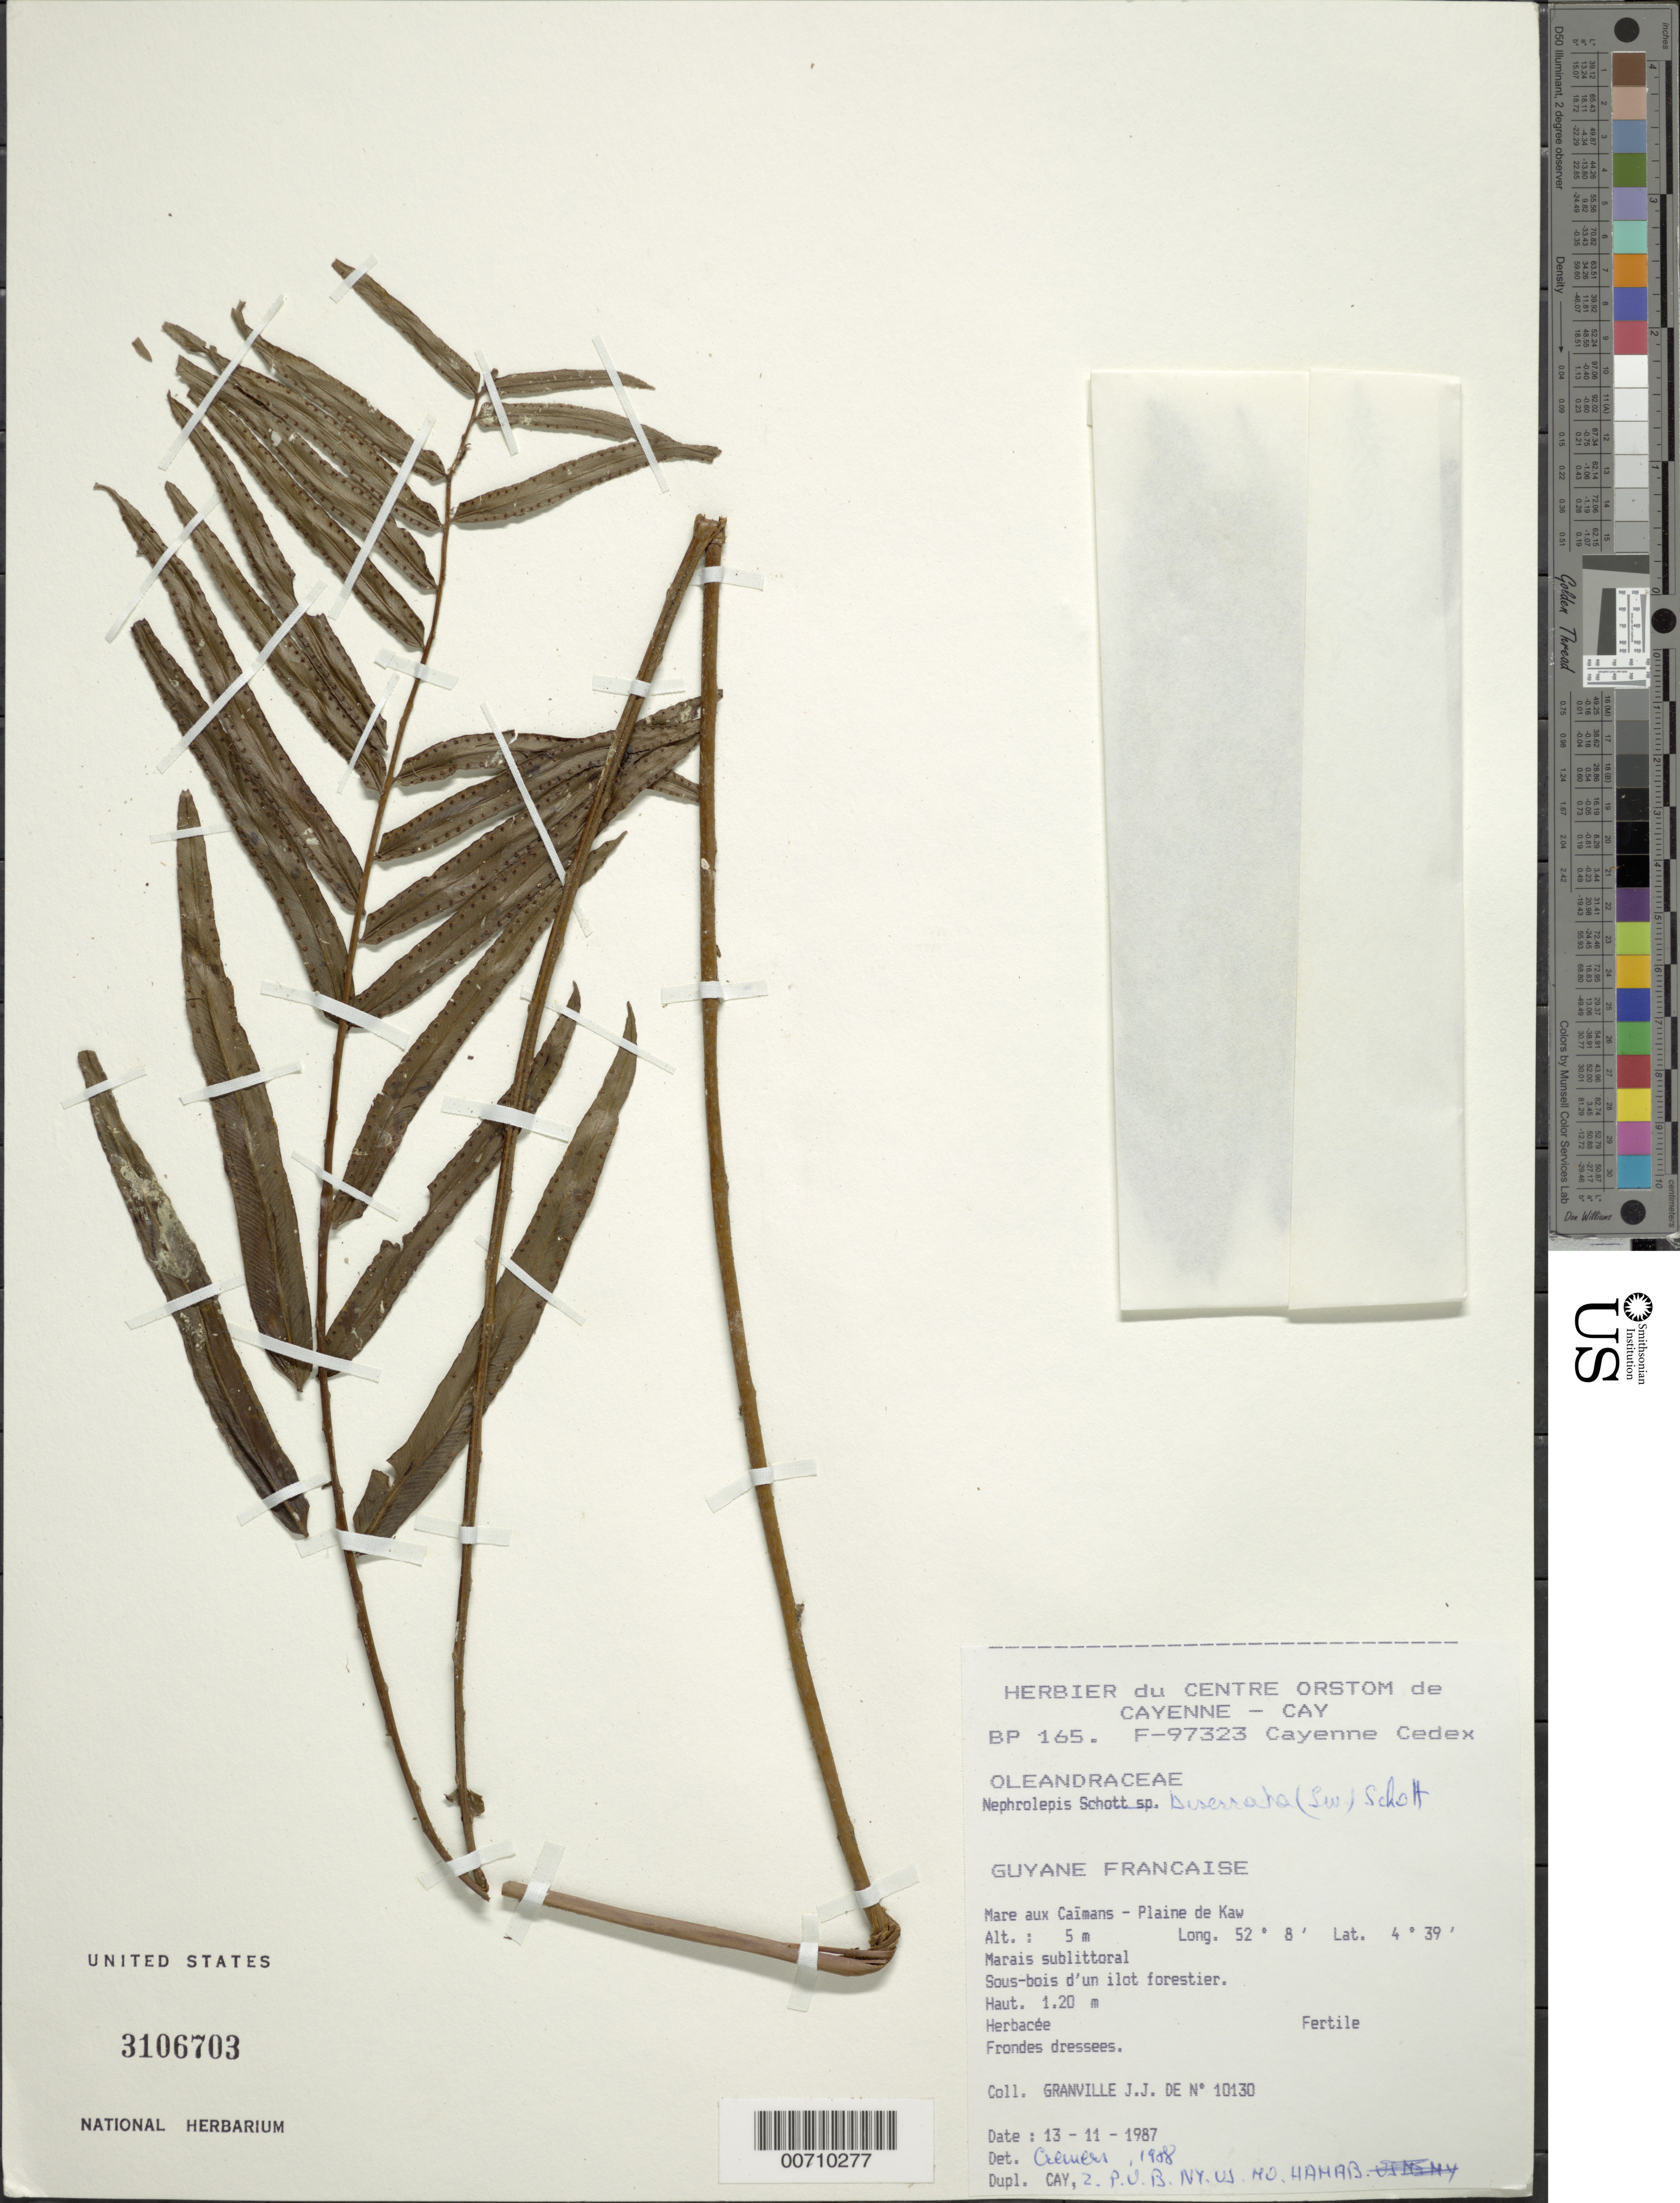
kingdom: Plantae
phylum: Tracheophyta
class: Polypodiopsida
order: Polypodiales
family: Nephrolepidaceae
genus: Nephrolepis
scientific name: Nephrolepis biserrata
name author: (Sw.) Schott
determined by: Cremers, Georges A.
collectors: J.-J. de Granville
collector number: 10130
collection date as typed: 13-Nov-87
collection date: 1987-11-13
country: French Guiana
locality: Mare aux Caïmans, Plaine de Kaw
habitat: Marais sublittoral. Sous-bois d'un ilot forestier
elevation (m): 5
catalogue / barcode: US 3106703